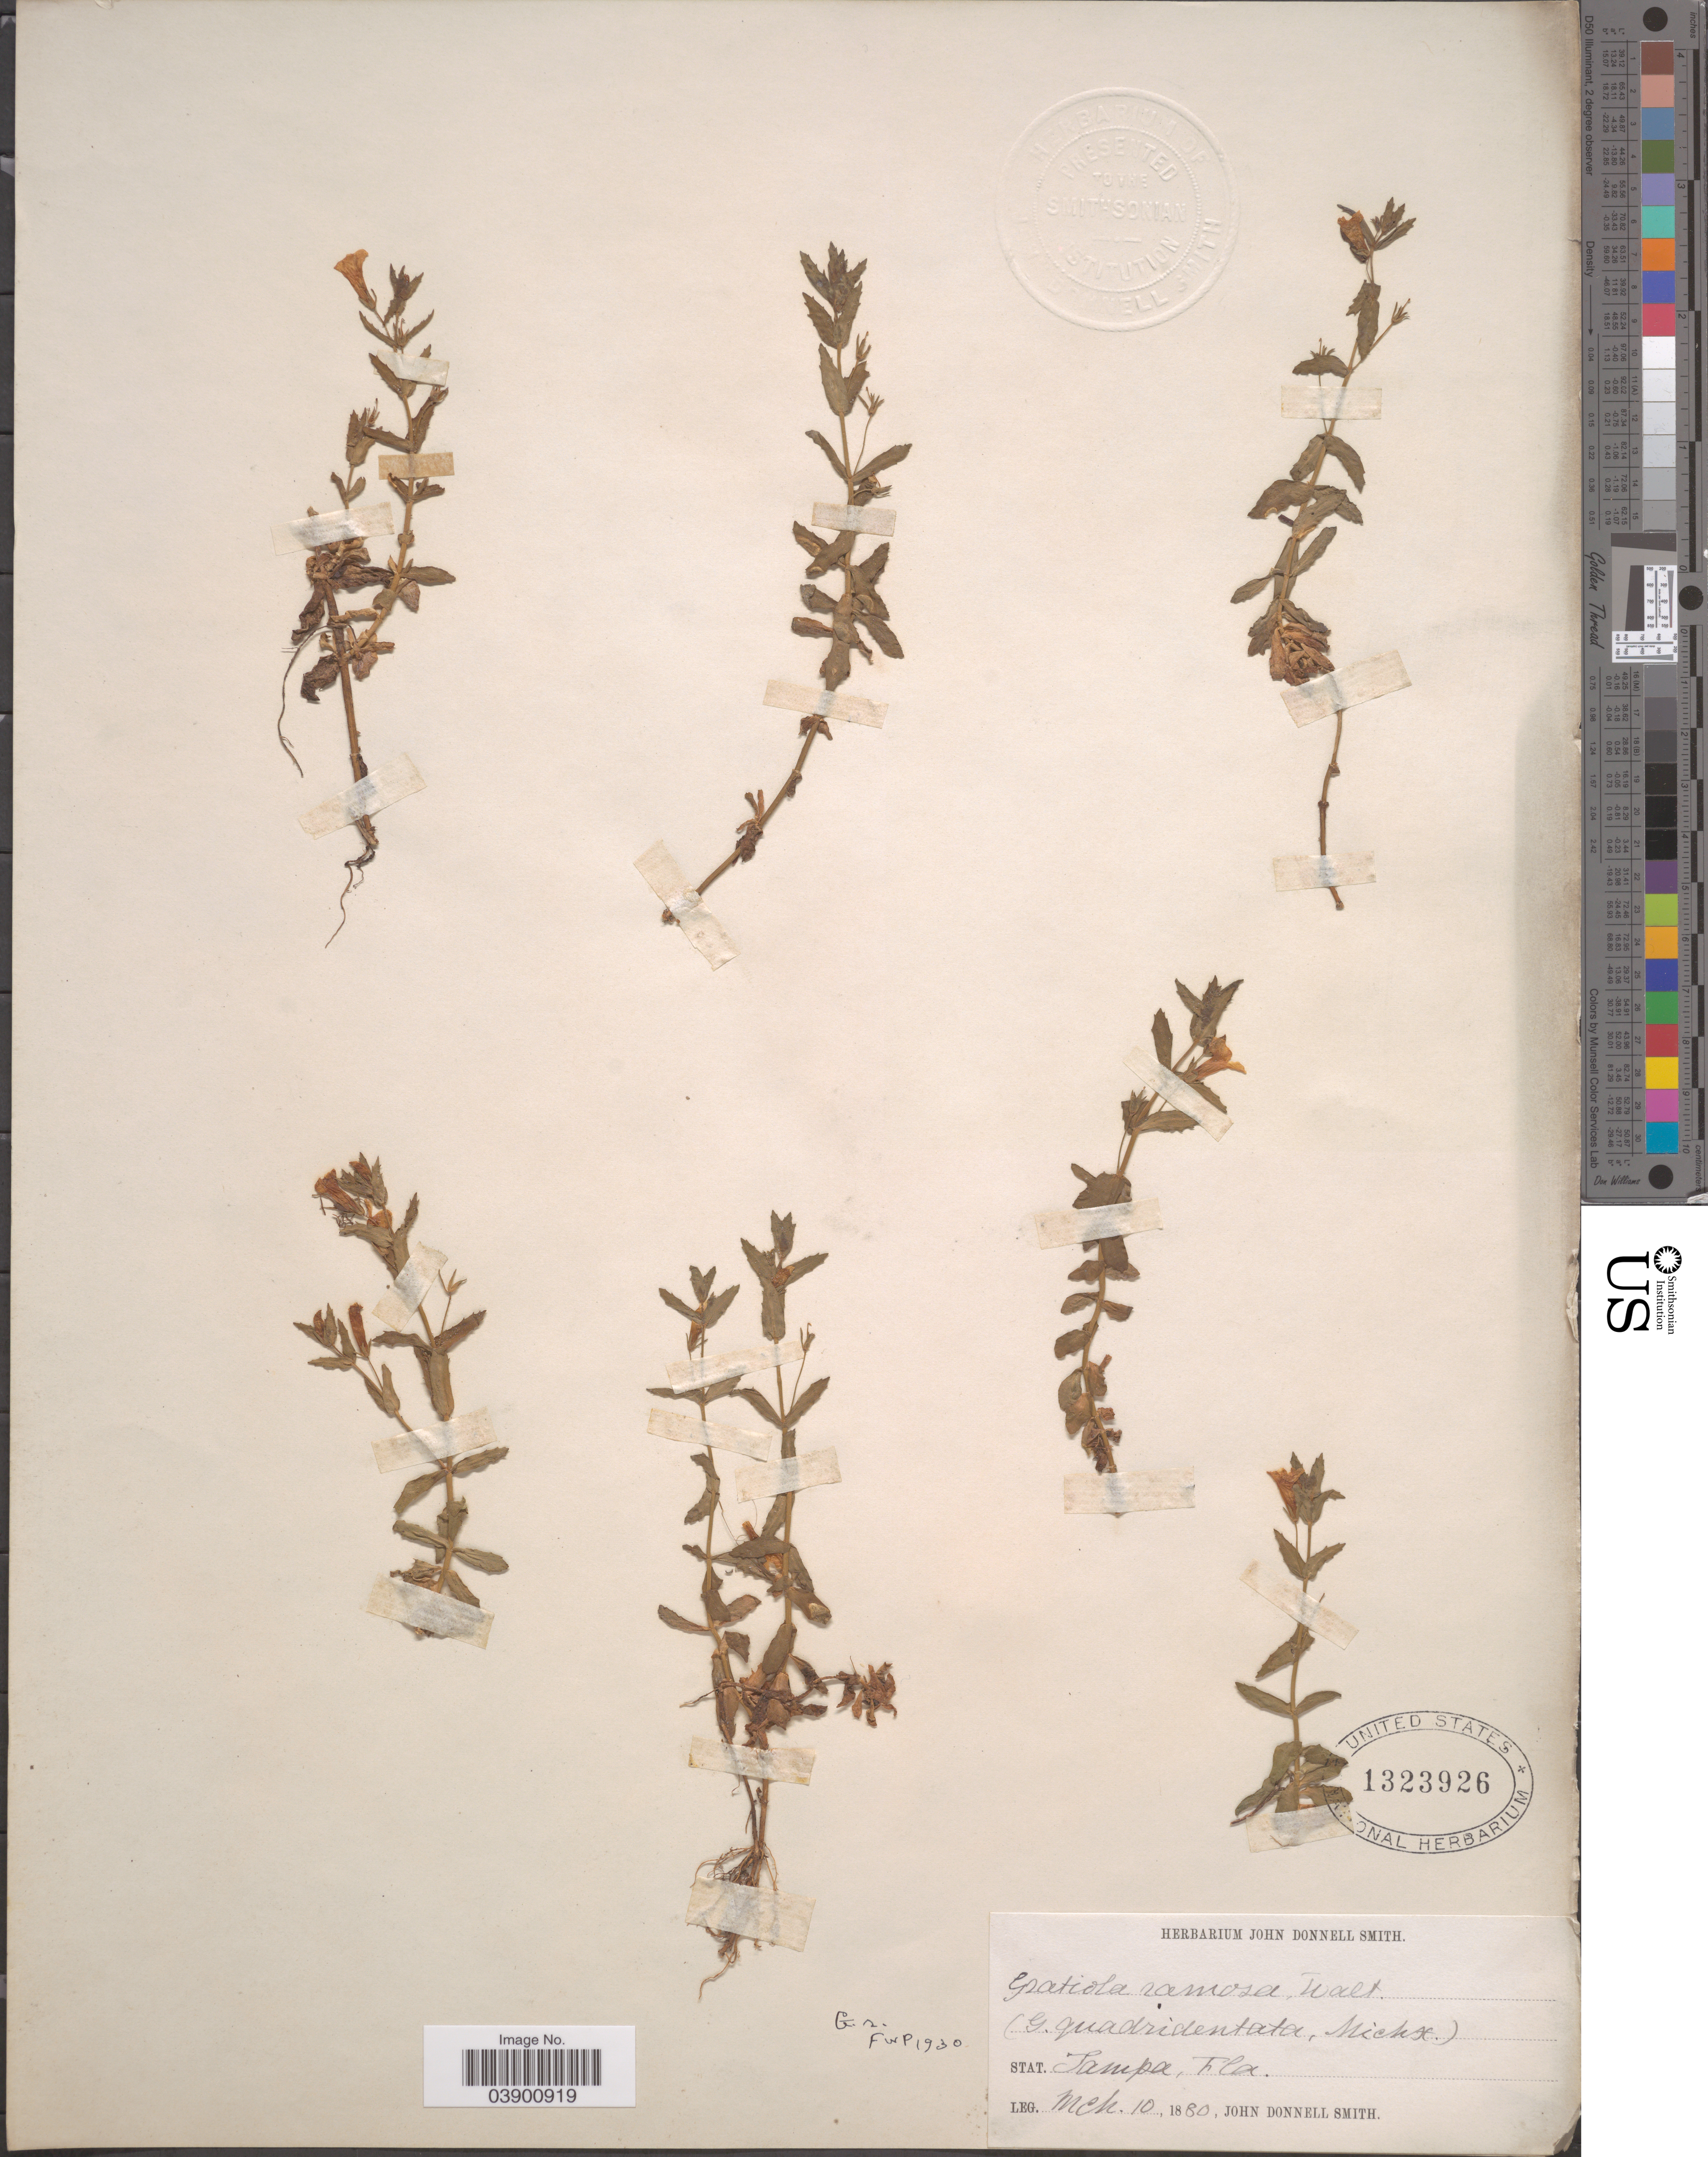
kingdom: Plantae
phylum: Tracheophyta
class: Magnoliopsida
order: Lamiales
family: Plantaginaceae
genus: Gratiola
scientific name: Gratiola ramosa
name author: Walter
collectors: J. Donnell Smith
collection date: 1880-03-10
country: United States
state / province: Florida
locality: Tampa.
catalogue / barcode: US 1323926